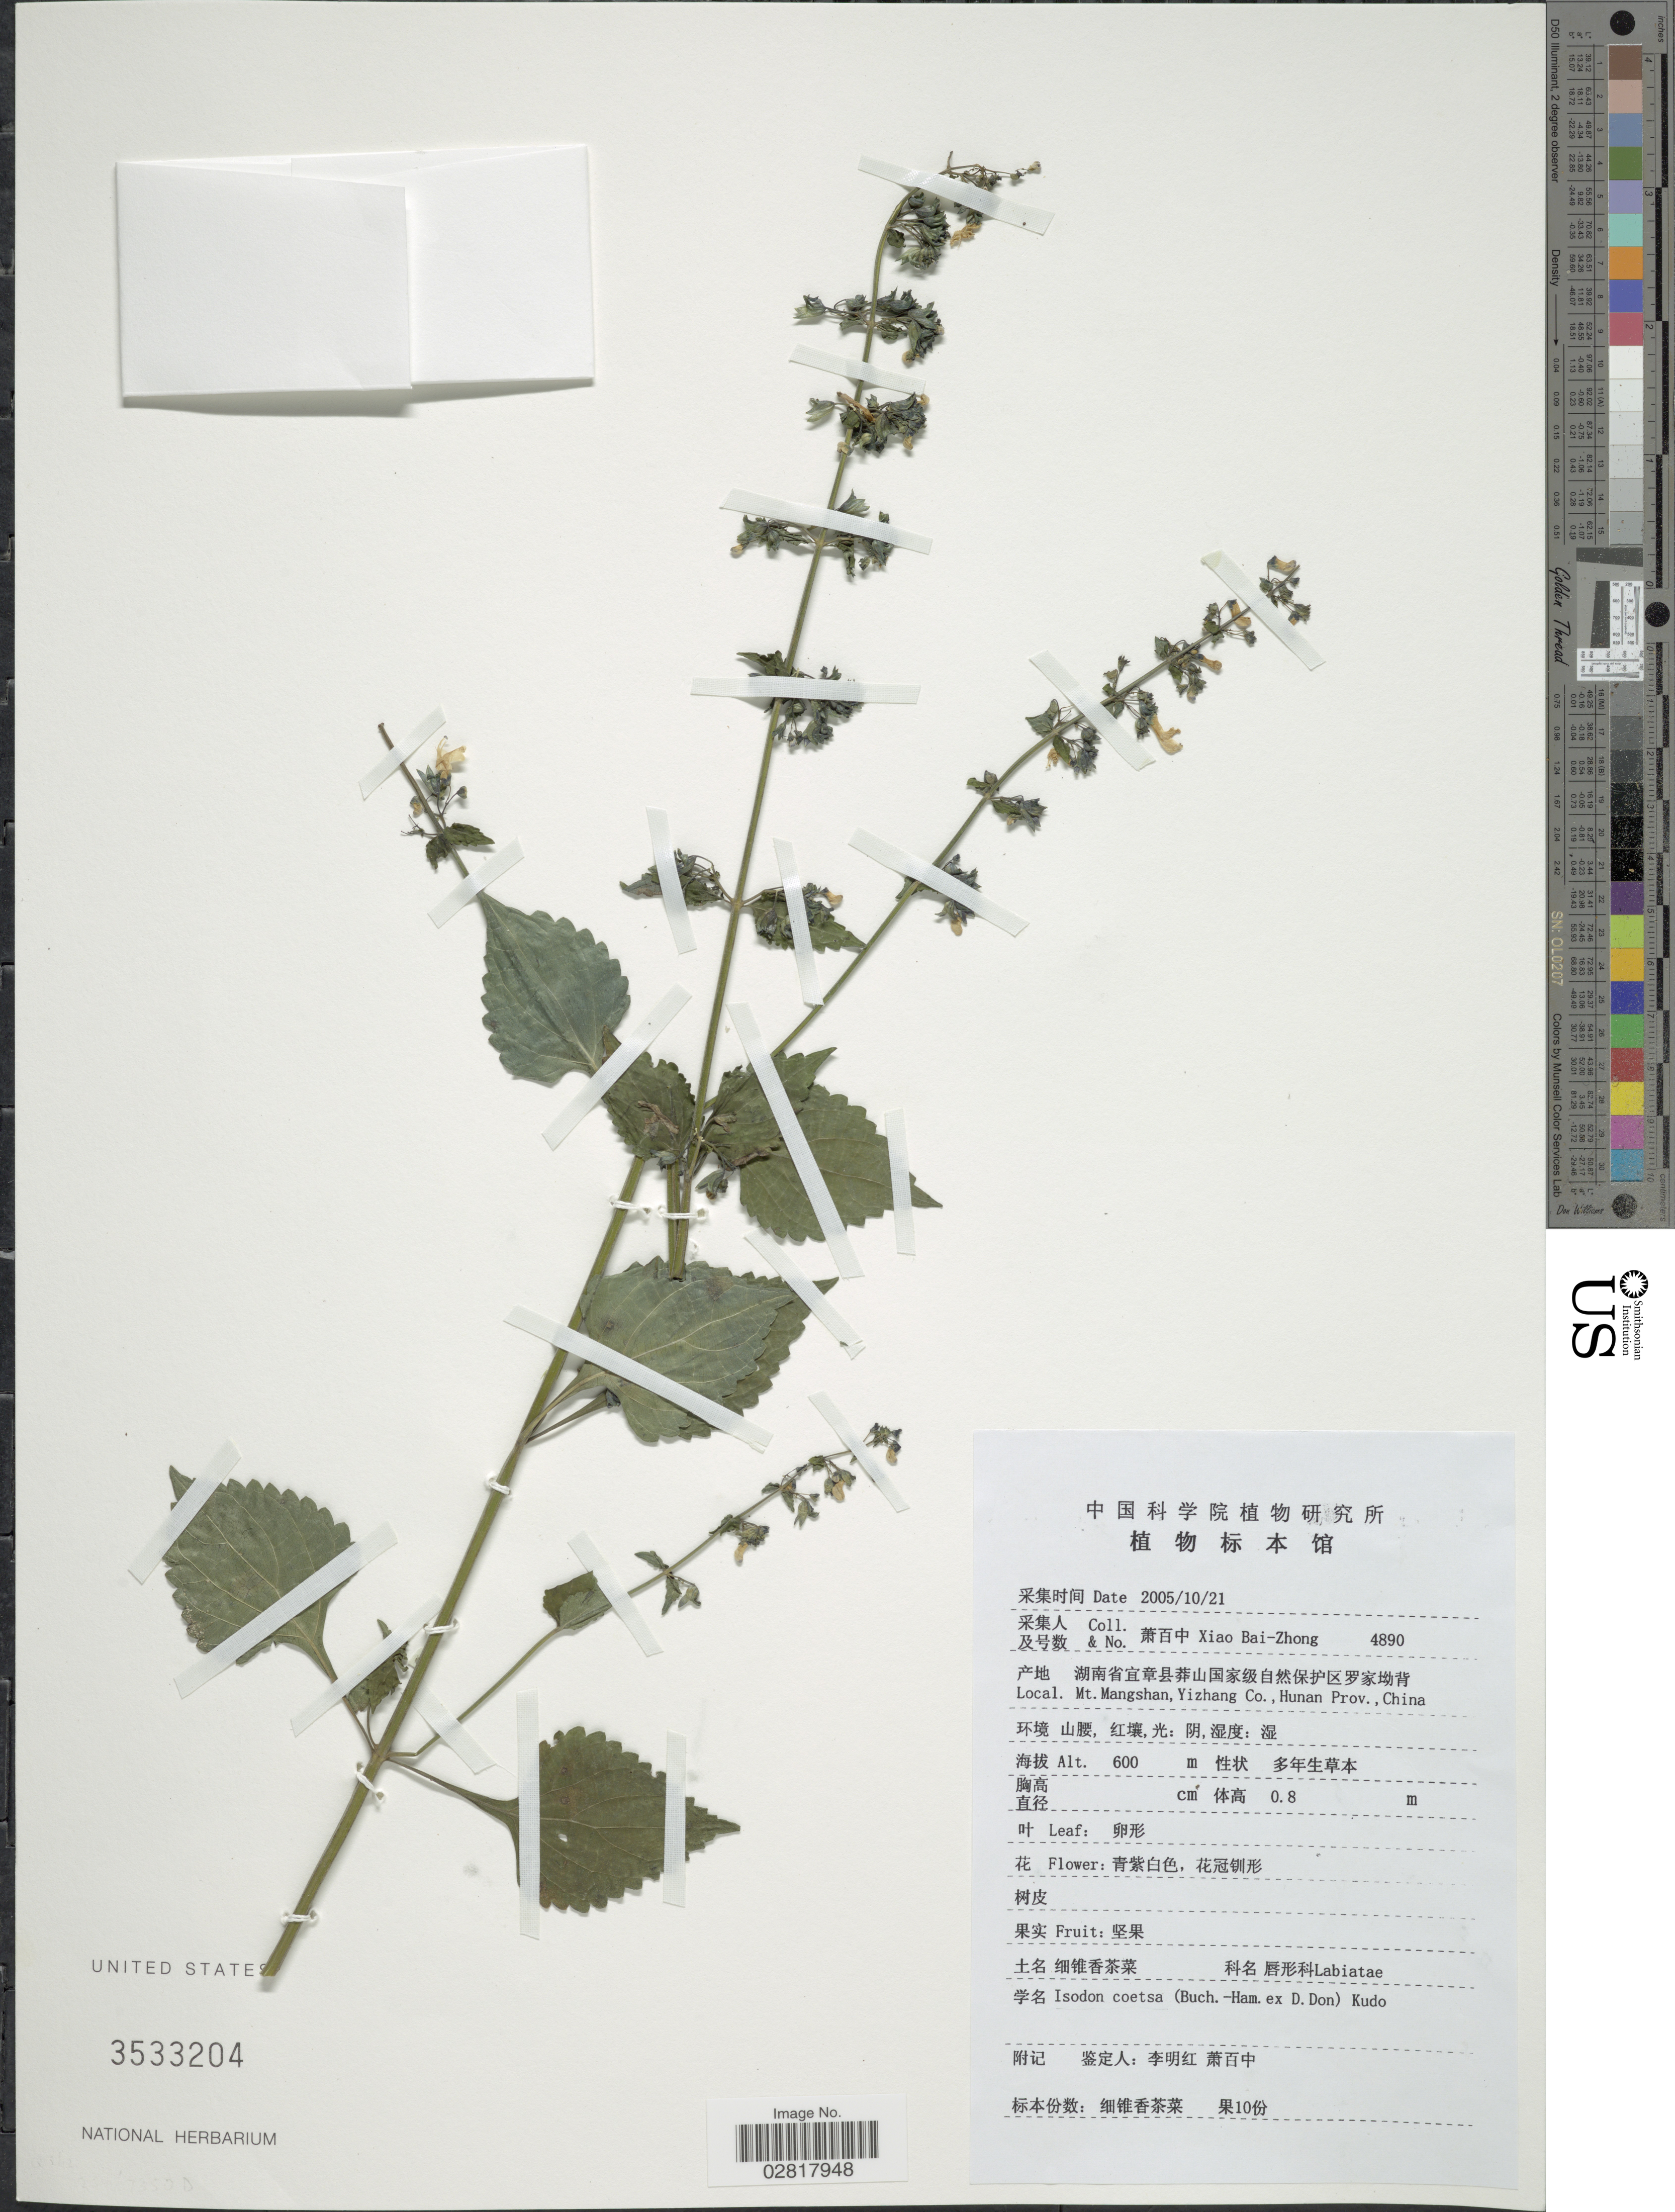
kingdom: Plantae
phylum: Tracheophyta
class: Magnoliopsida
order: Lamiales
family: Lamiaceae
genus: Plectranthus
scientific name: Plectranthus coetsa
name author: Buch.-Ham. ex D. Don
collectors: B. Z. Xiao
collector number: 4890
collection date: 2005-10-21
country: China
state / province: Hunan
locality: Mt. Mangshan, Yizhang Co.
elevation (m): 600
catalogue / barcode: US 3533204